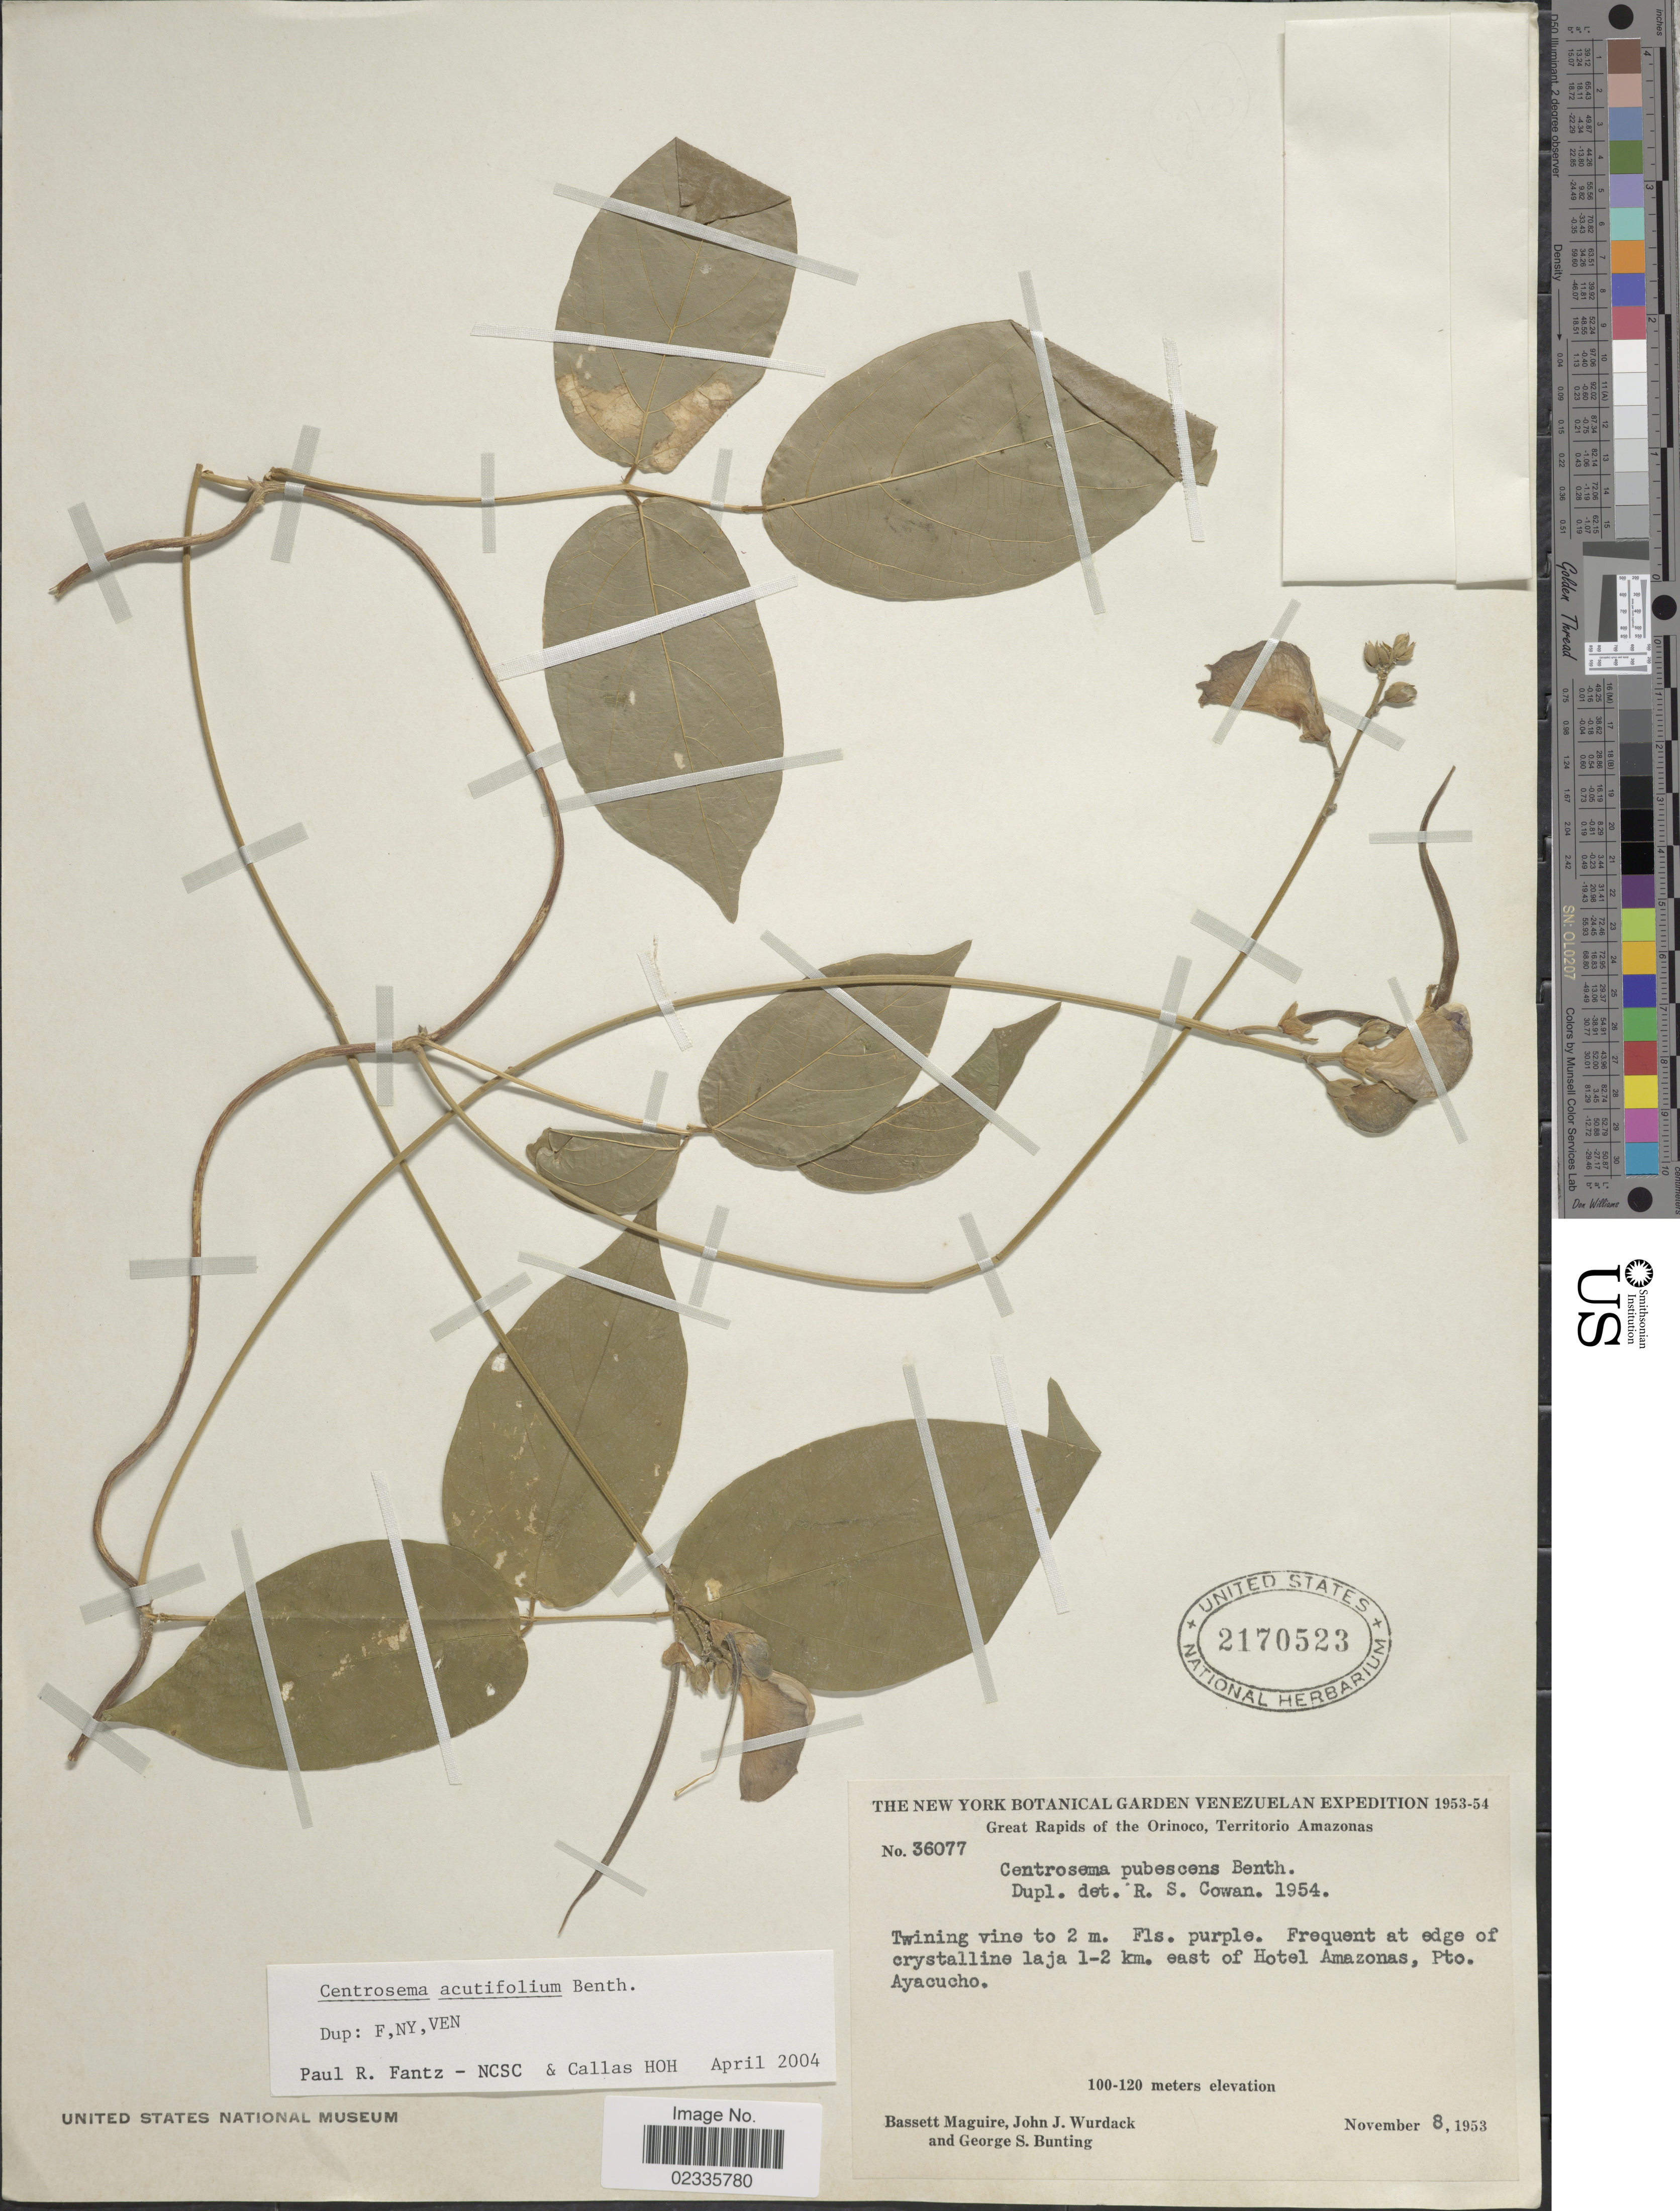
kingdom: Plantae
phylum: Tracheophyta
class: Magnoliopsida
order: Fabales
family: Fabaceae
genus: Centrosema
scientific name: Centrosema acutifolium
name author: Benth.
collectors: B. Maguire, J. J. Wurdack & G. S. Bunting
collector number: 36077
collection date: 1953-11-08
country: Venezuela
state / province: Amazonas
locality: Great Rapids of the Orinoco, Territorio Amazonas. Frequent at edge of crystalline laja 1-2 km. east of Hotel Amazonas, Pto. Ayacucho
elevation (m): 100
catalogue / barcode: US 2170523